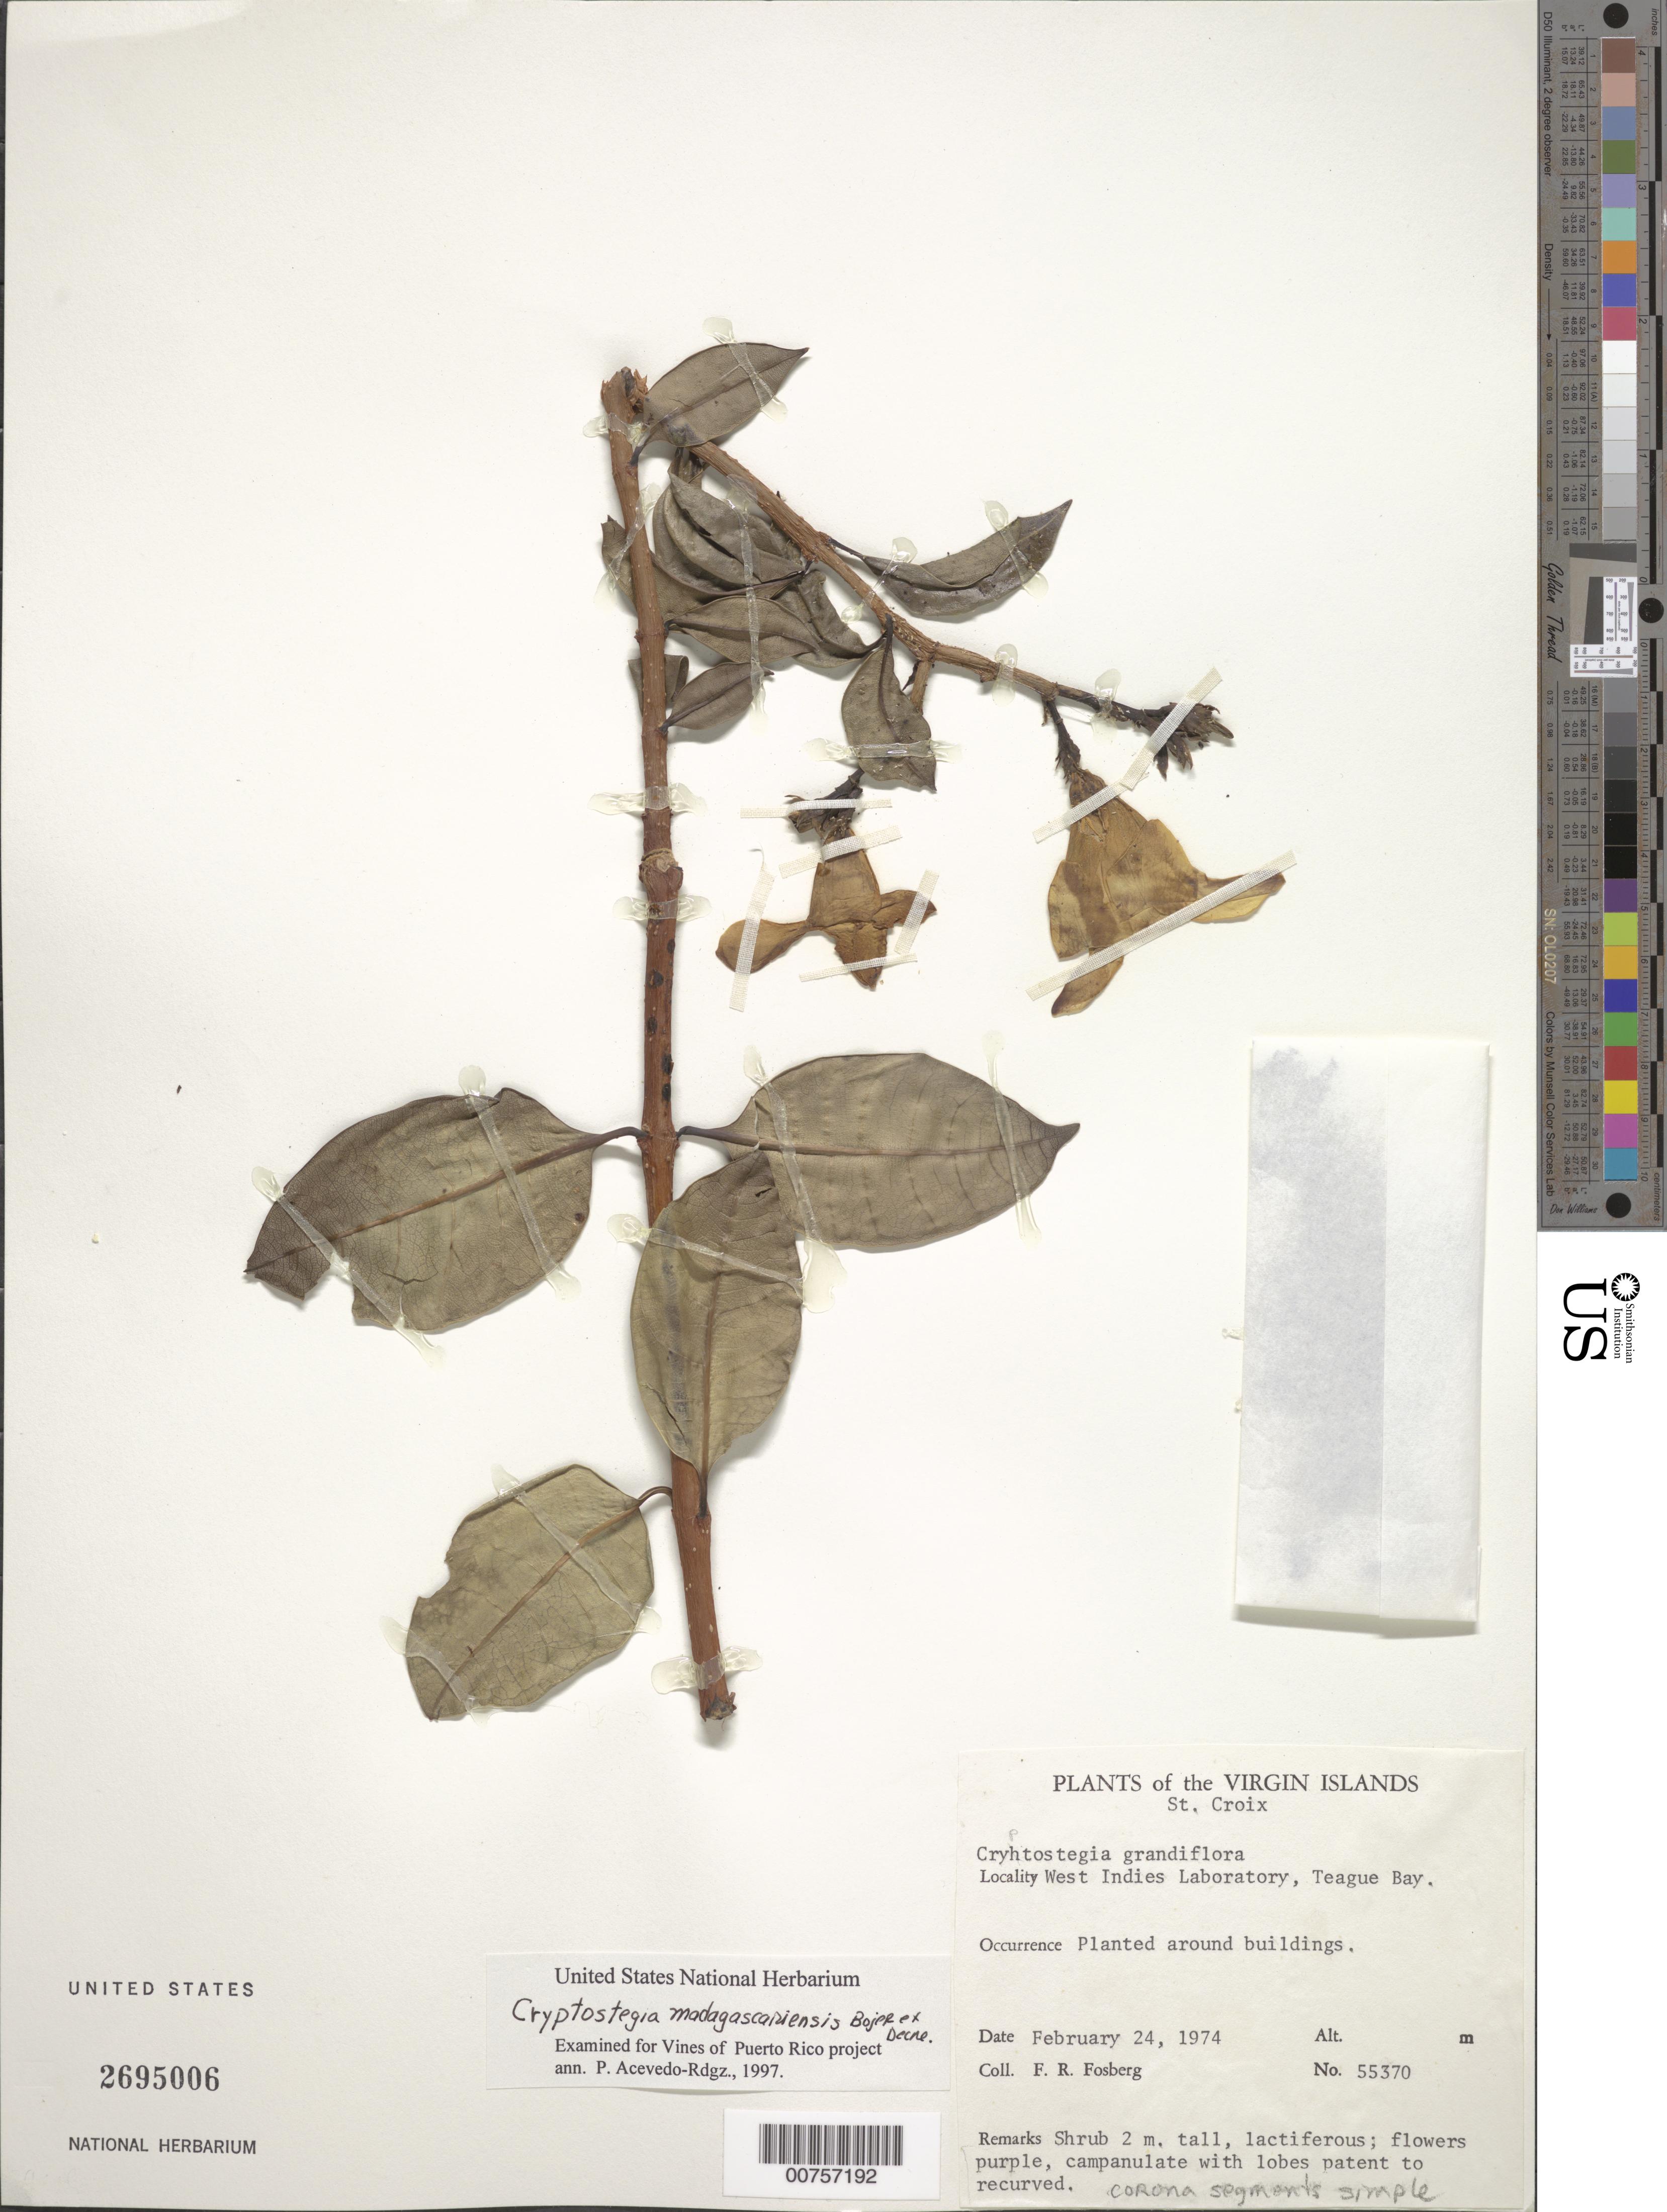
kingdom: Plantae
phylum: Tracheophyta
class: Magnoliopsida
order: Gentianales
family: Apocynaceae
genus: Cryptostegia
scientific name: Cryptostegia madagascariensis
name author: Bojer ex Decne.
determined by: Acevedo-Rodríguez, P., (BOT), Smithsonian Institution - National Museum of Natural History (UNITED STATES)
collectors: F. R. Fosberg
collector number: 55370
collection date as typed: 24 Feb 1974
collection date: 1974-02-24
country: U.S. Virgin Islands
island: St. Croix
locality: West Indies Laboratory, Teague Bay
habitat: Planted around buildings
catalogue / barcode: US 2695006